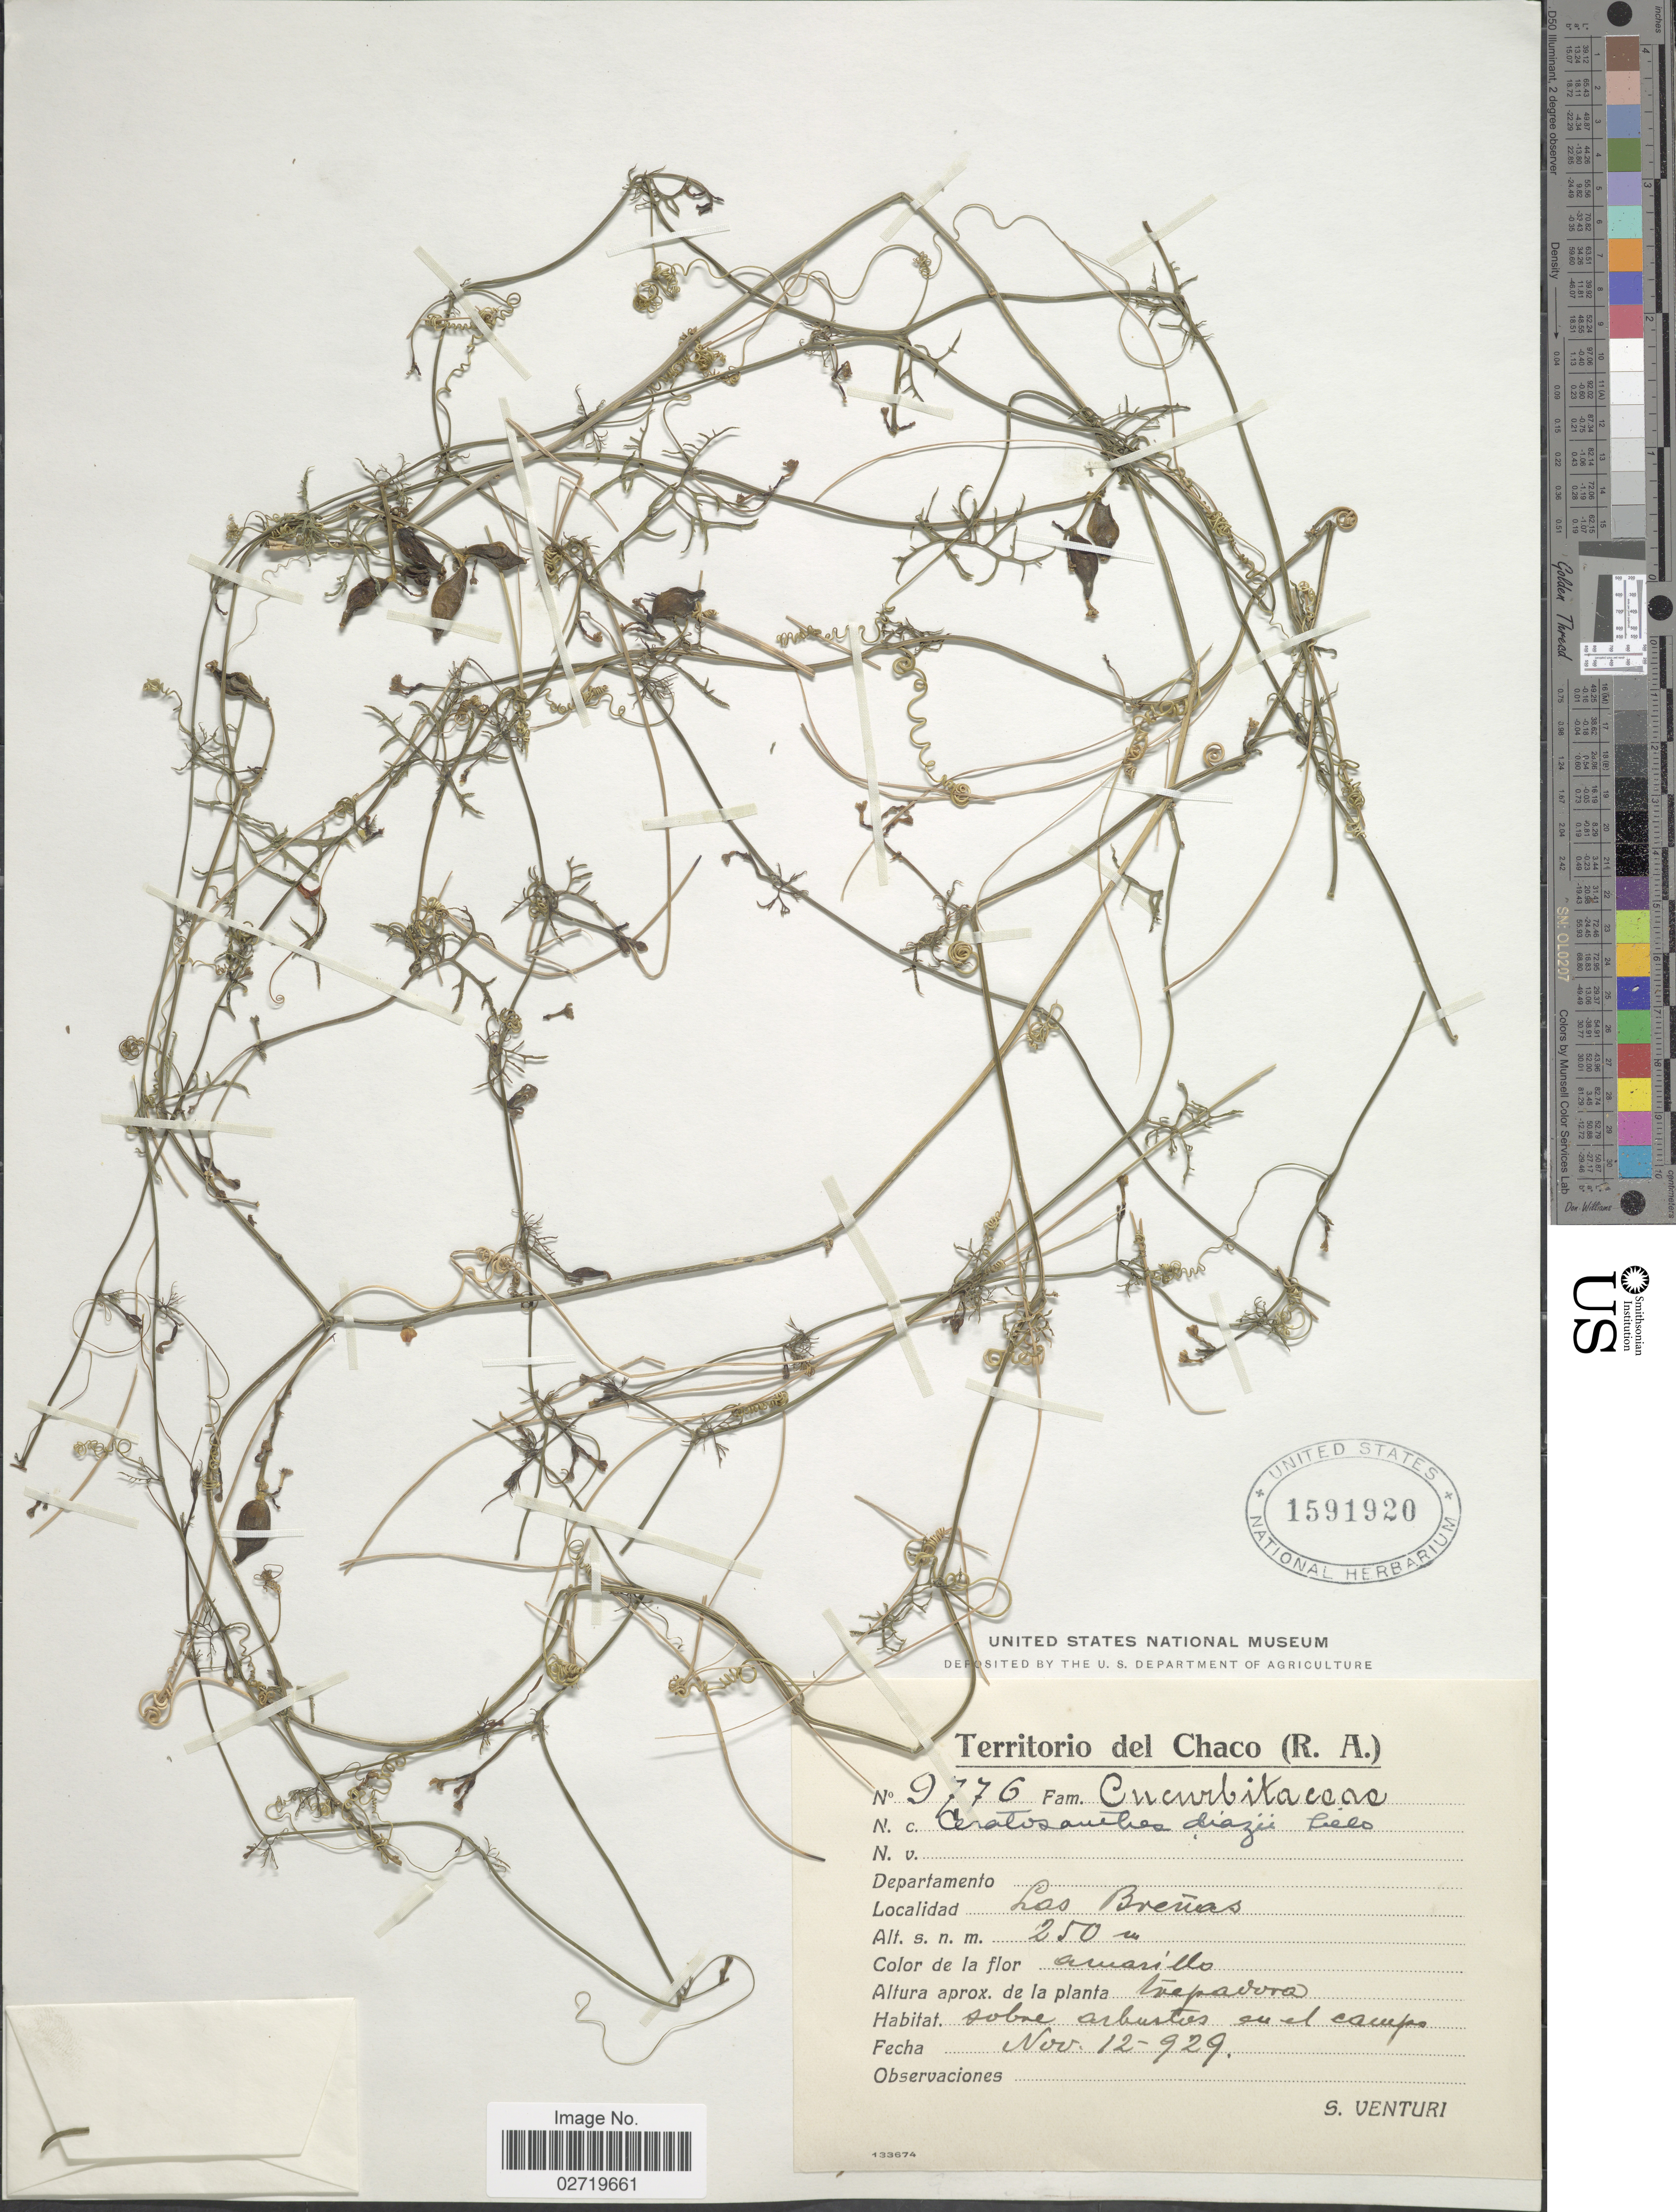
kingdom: Plantae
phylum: Tracheophyta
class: Magnoliopsida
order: Cucurbitales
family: Cucurbitaceae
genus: Ceratosanthes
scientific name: Ceratosanthes diazii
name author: Lillo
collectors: S. Venturi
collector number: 9776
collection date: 1929-11-12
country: Argentina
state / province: Chaco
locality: Territorio del Chaco (R.A.), Las Breñas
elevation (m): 250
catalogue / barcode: US 1591920